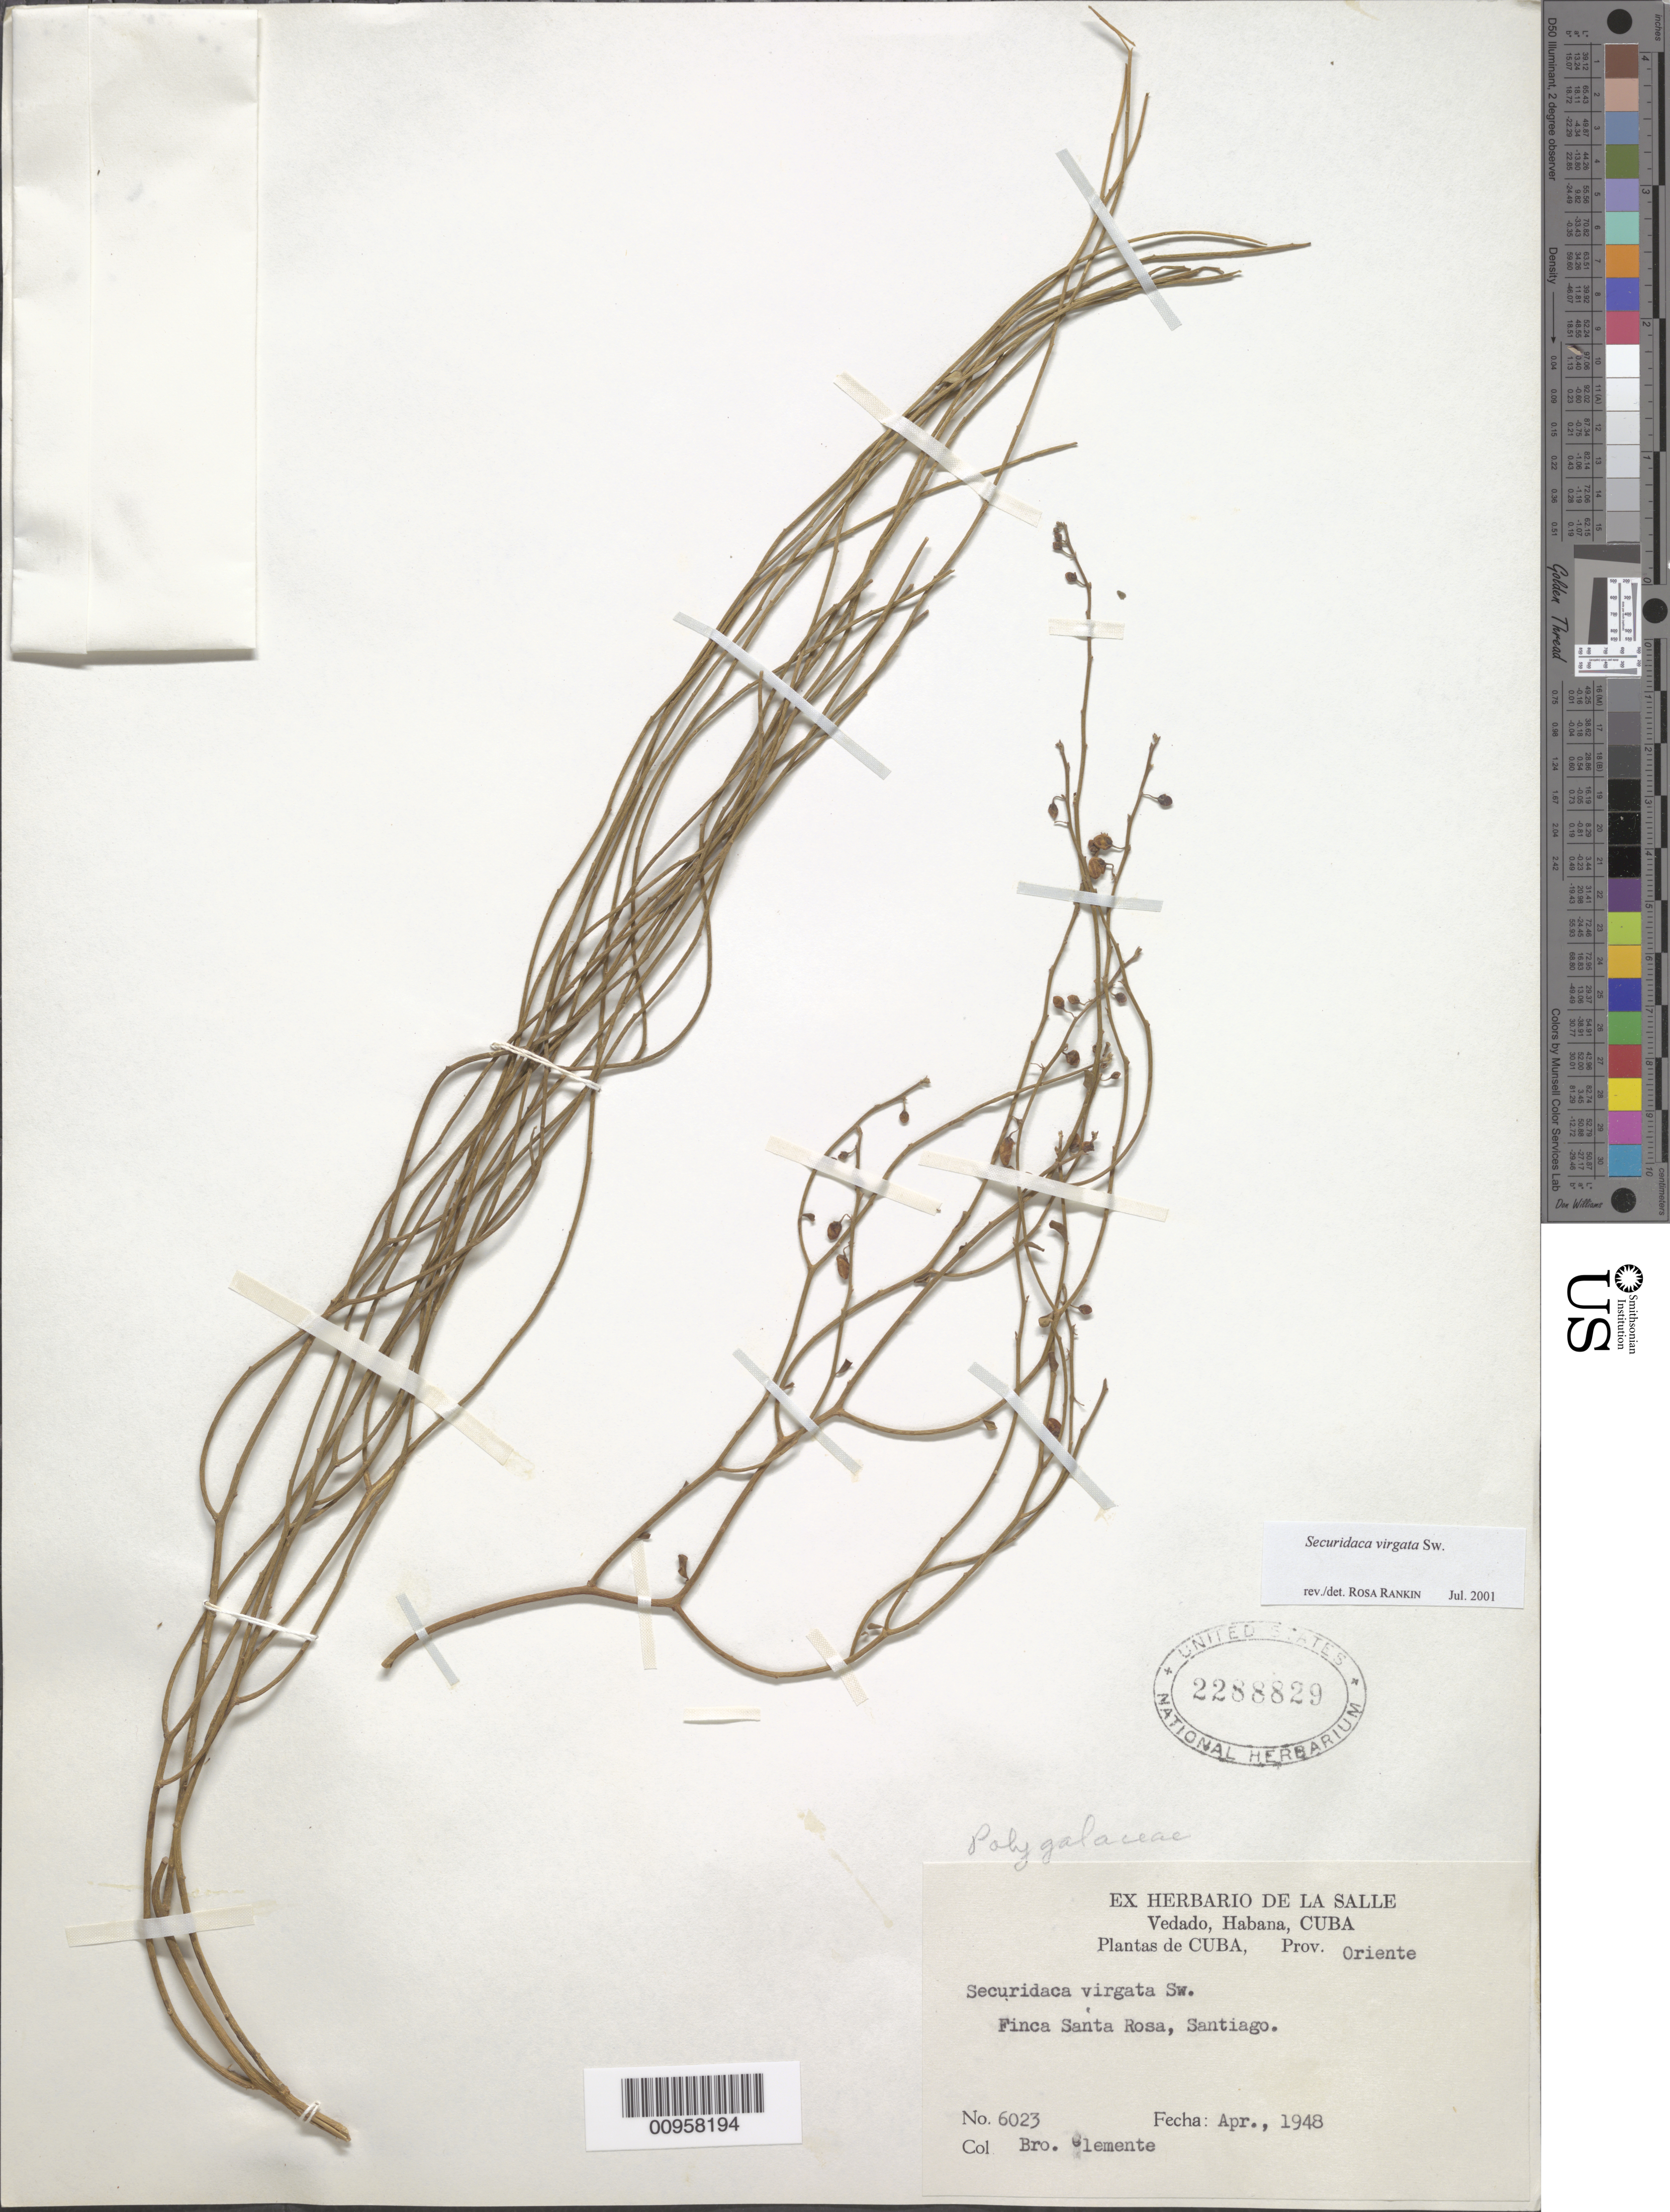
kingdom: Plantae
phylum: Tracheophyta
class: Magnoliopsida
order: Fabales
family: Polygalaceae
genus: Securidaca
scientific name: Securidaca virgata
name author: Sw.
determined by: Rankin Rodriguez, Rosa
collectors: Bro. Clemente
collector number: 6023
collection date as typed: Apr 1948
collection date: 1948-04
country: Cuba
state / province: Santiago de Cuba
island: Cuba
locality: Finca Santa Rosa, Santiago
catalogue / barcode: US 2288829